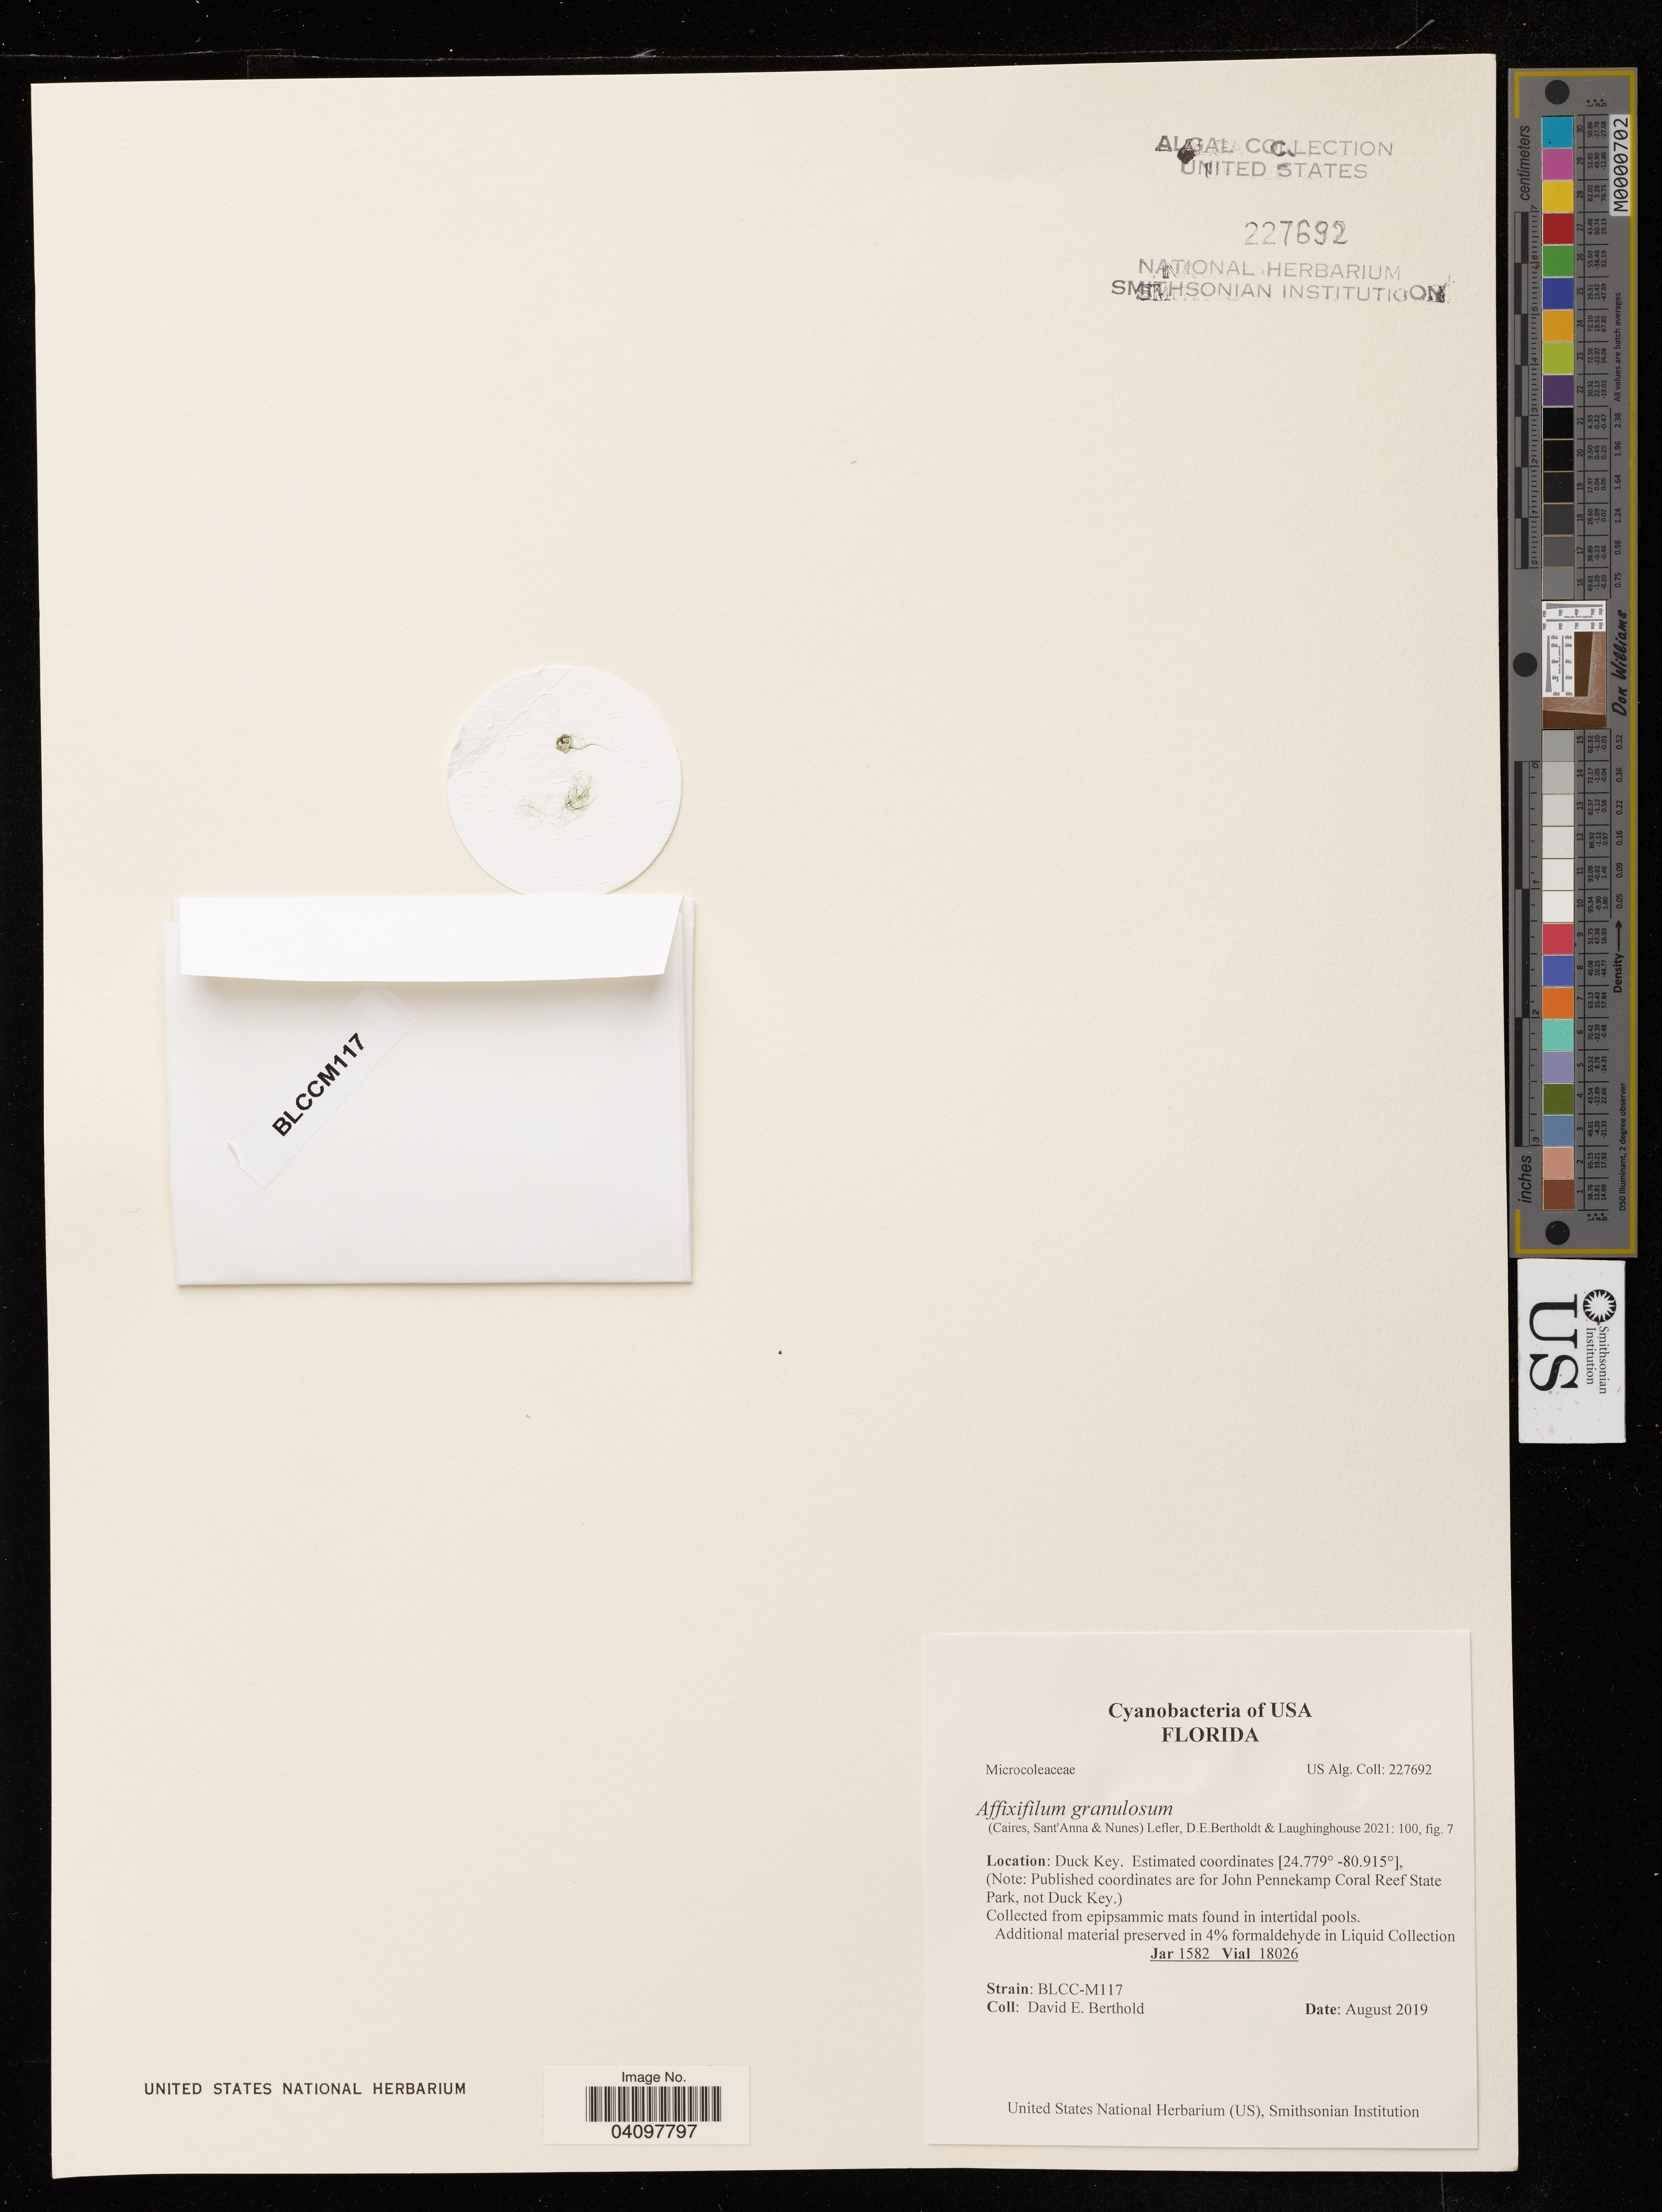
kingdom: Bacteria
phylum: Cyanobacteria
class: Cyanobacteriia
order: Cyanobacteriales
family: Microcoleaceae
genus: Affixifilum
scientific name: Affixifilum granulosum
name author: (Caires et al.) Lefler et al.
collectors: D. Berthold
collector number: BLCC-M117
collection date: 2019-09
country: United States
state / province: Florida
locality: Duck Key.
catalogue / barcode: US 227692